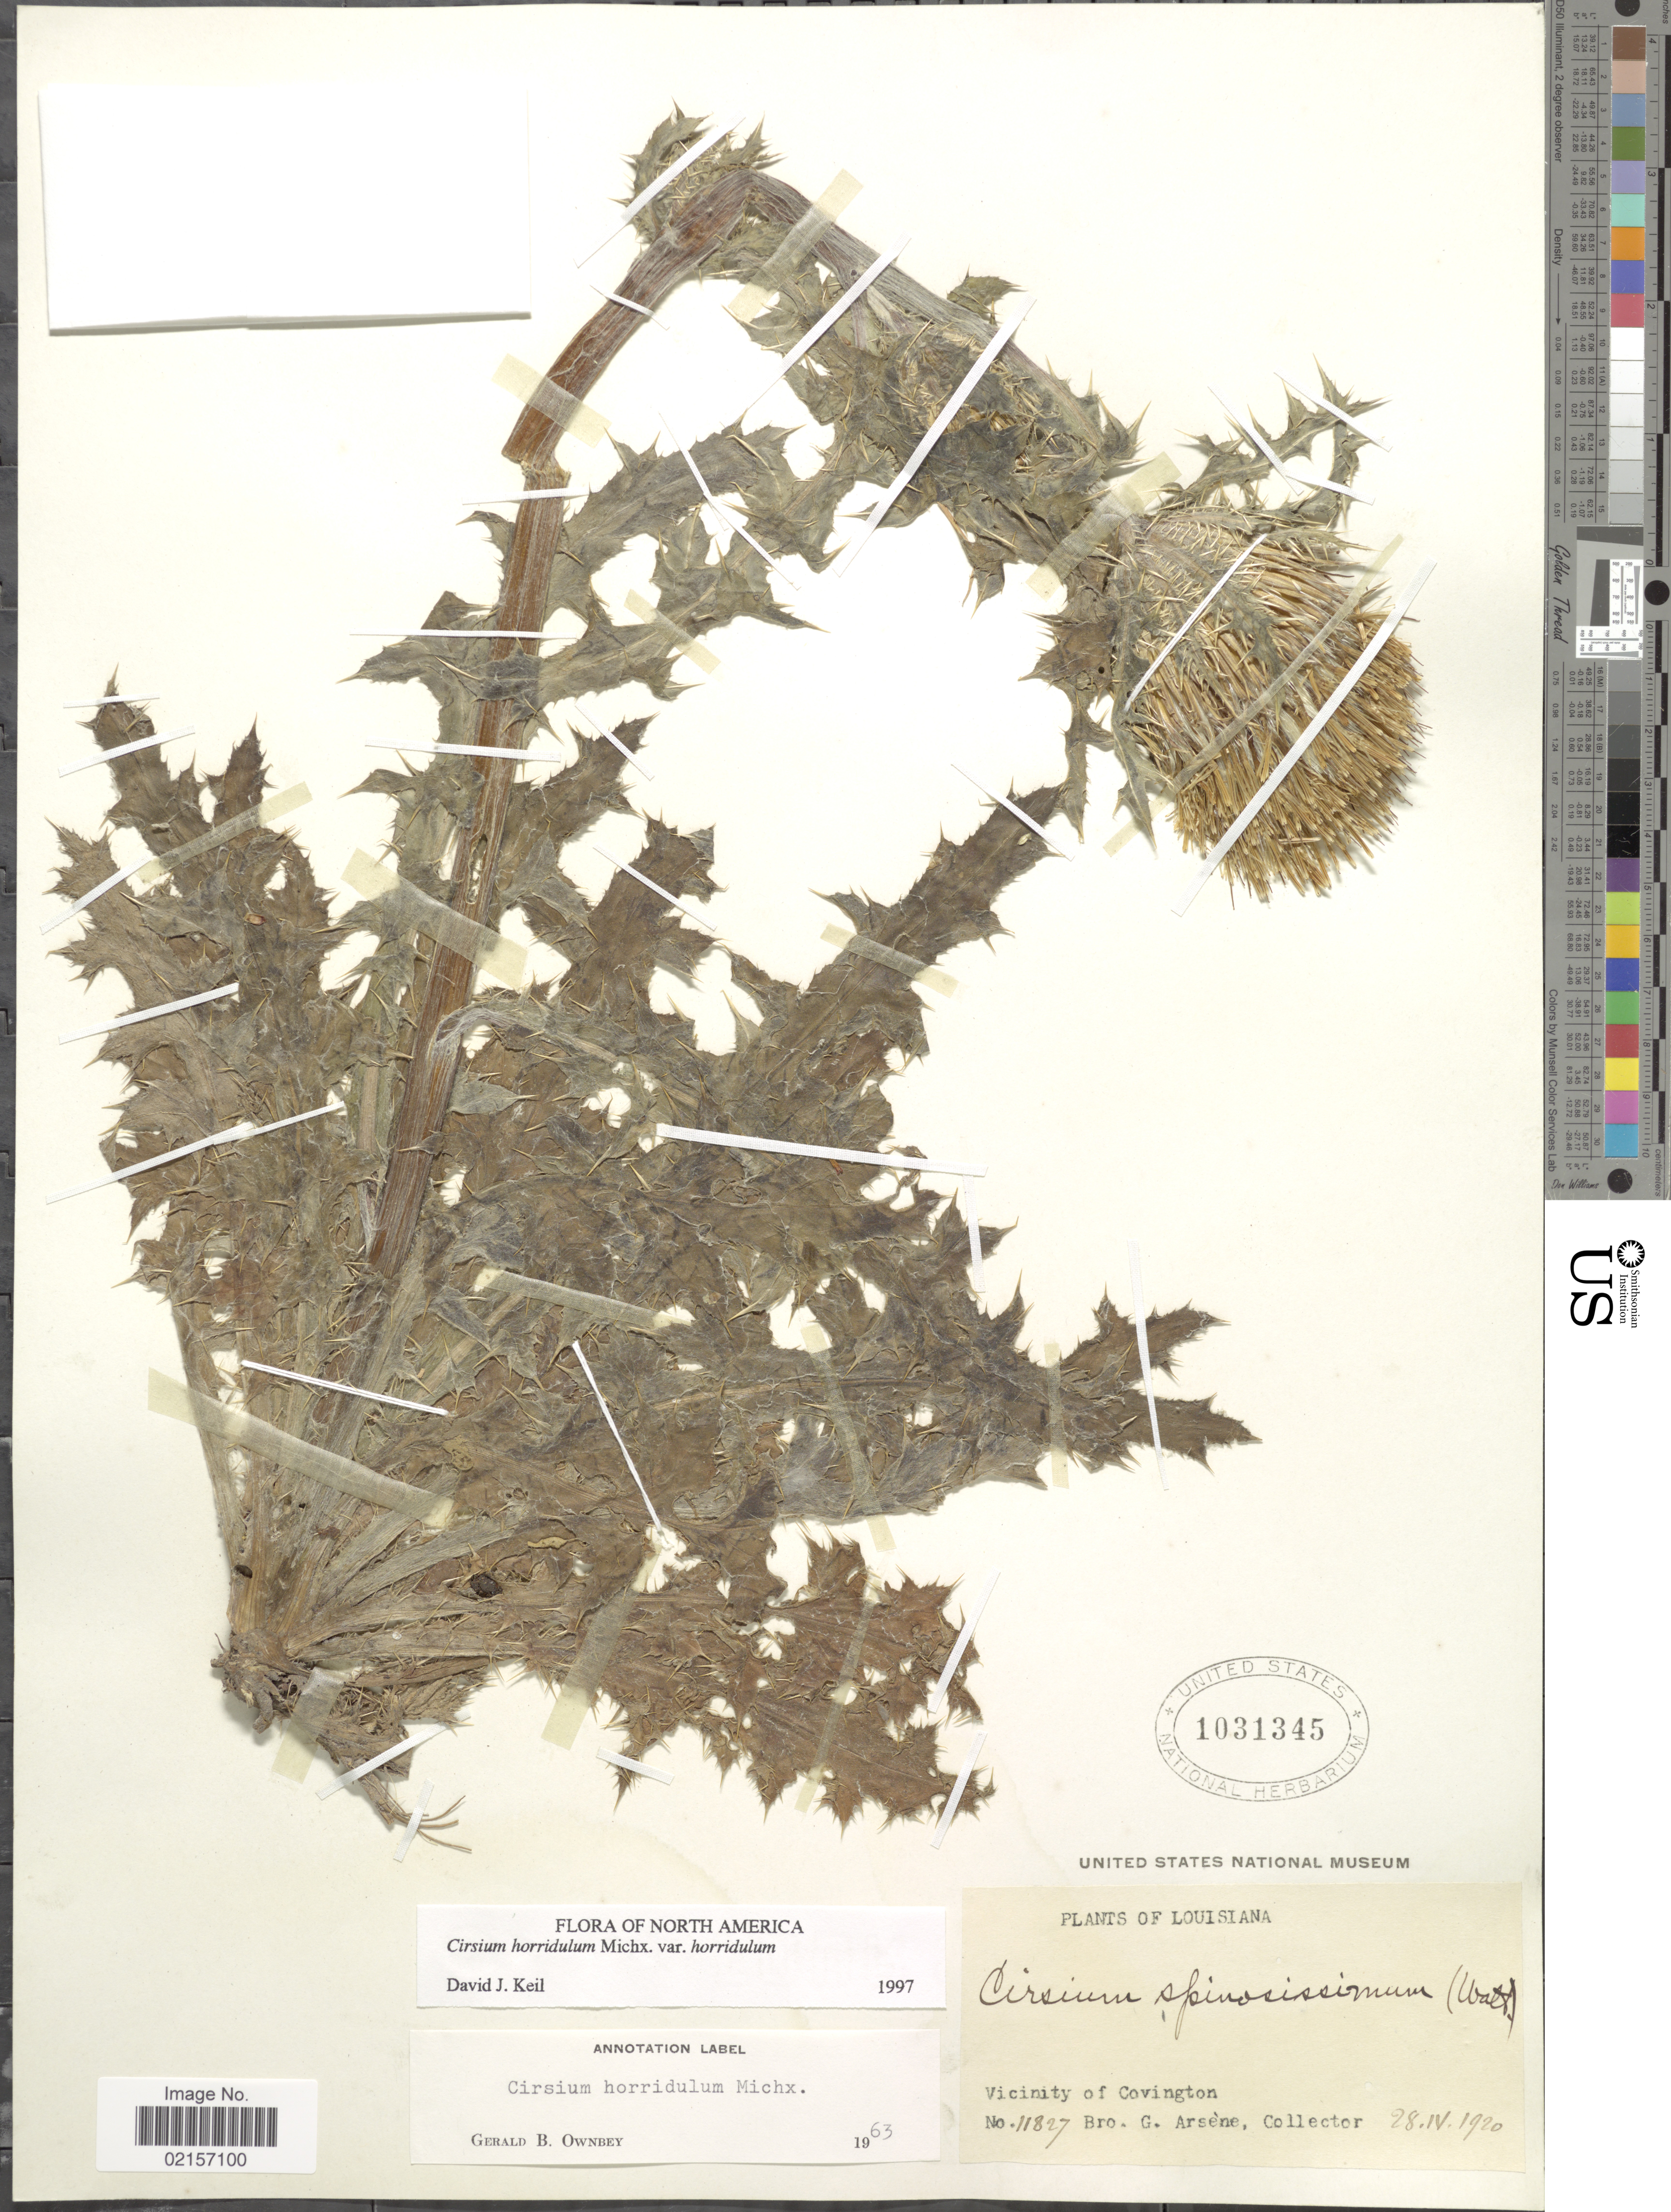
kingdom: Plantae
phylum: Tracheophyta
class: Magnoliopsida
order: Asterales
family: Asteraceae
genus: Cirsium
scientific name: Cirsium horridulum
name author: Michx.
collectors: Bro. G. Arsène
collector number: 11827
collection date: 1920-04-28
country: United States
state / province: Louisiana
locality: Vicinity of Covington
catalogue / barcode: US 1031345